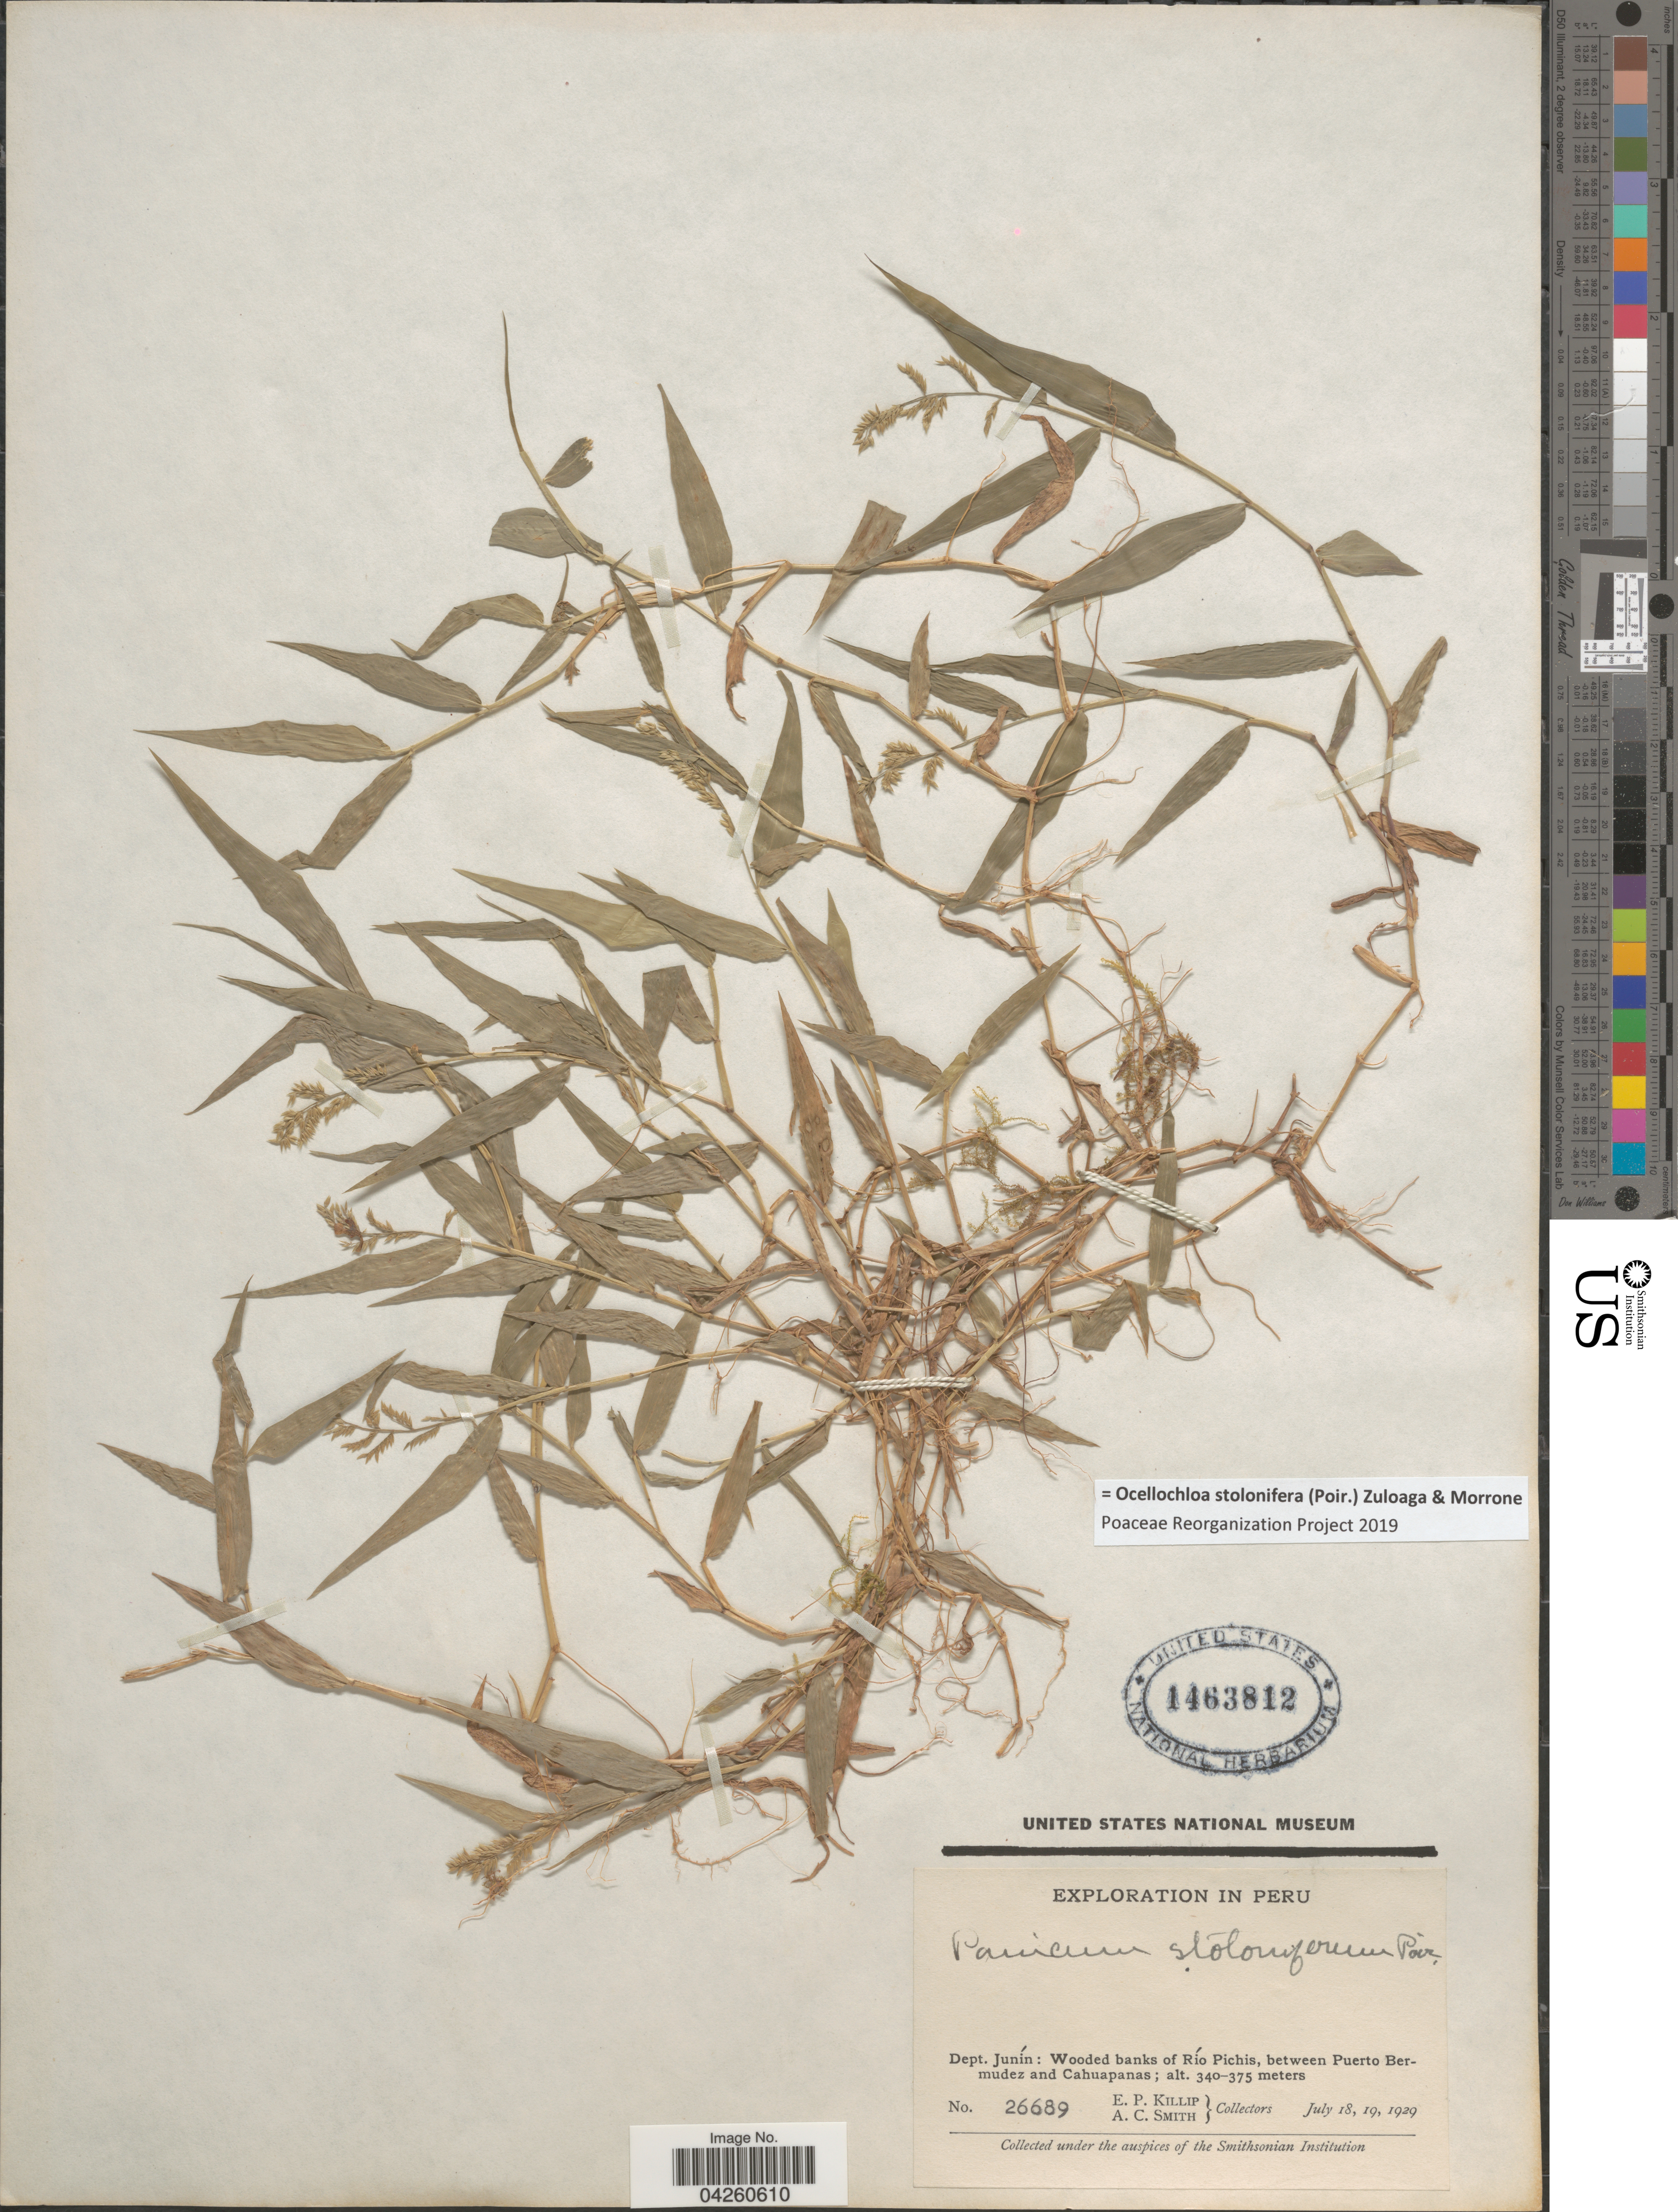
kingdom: Plantae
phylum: Tracheophyta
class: Liliopsida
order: Poales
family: Poaceae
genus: Ocellochloa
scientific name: Ocellochloa stolonifera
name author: (Poir.) Zuloaga & Morrone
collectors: E. P. Killip & A. C. Smith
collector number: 26689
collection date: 1929-07-18/1929-07-19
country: Peru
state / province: Junín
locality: Exploration In Peru. Dept. Junín: Wooded banks of Río Pichis, between Puerto Bermudez and Cahuapanas.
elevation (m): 340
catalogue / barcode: US 1463812